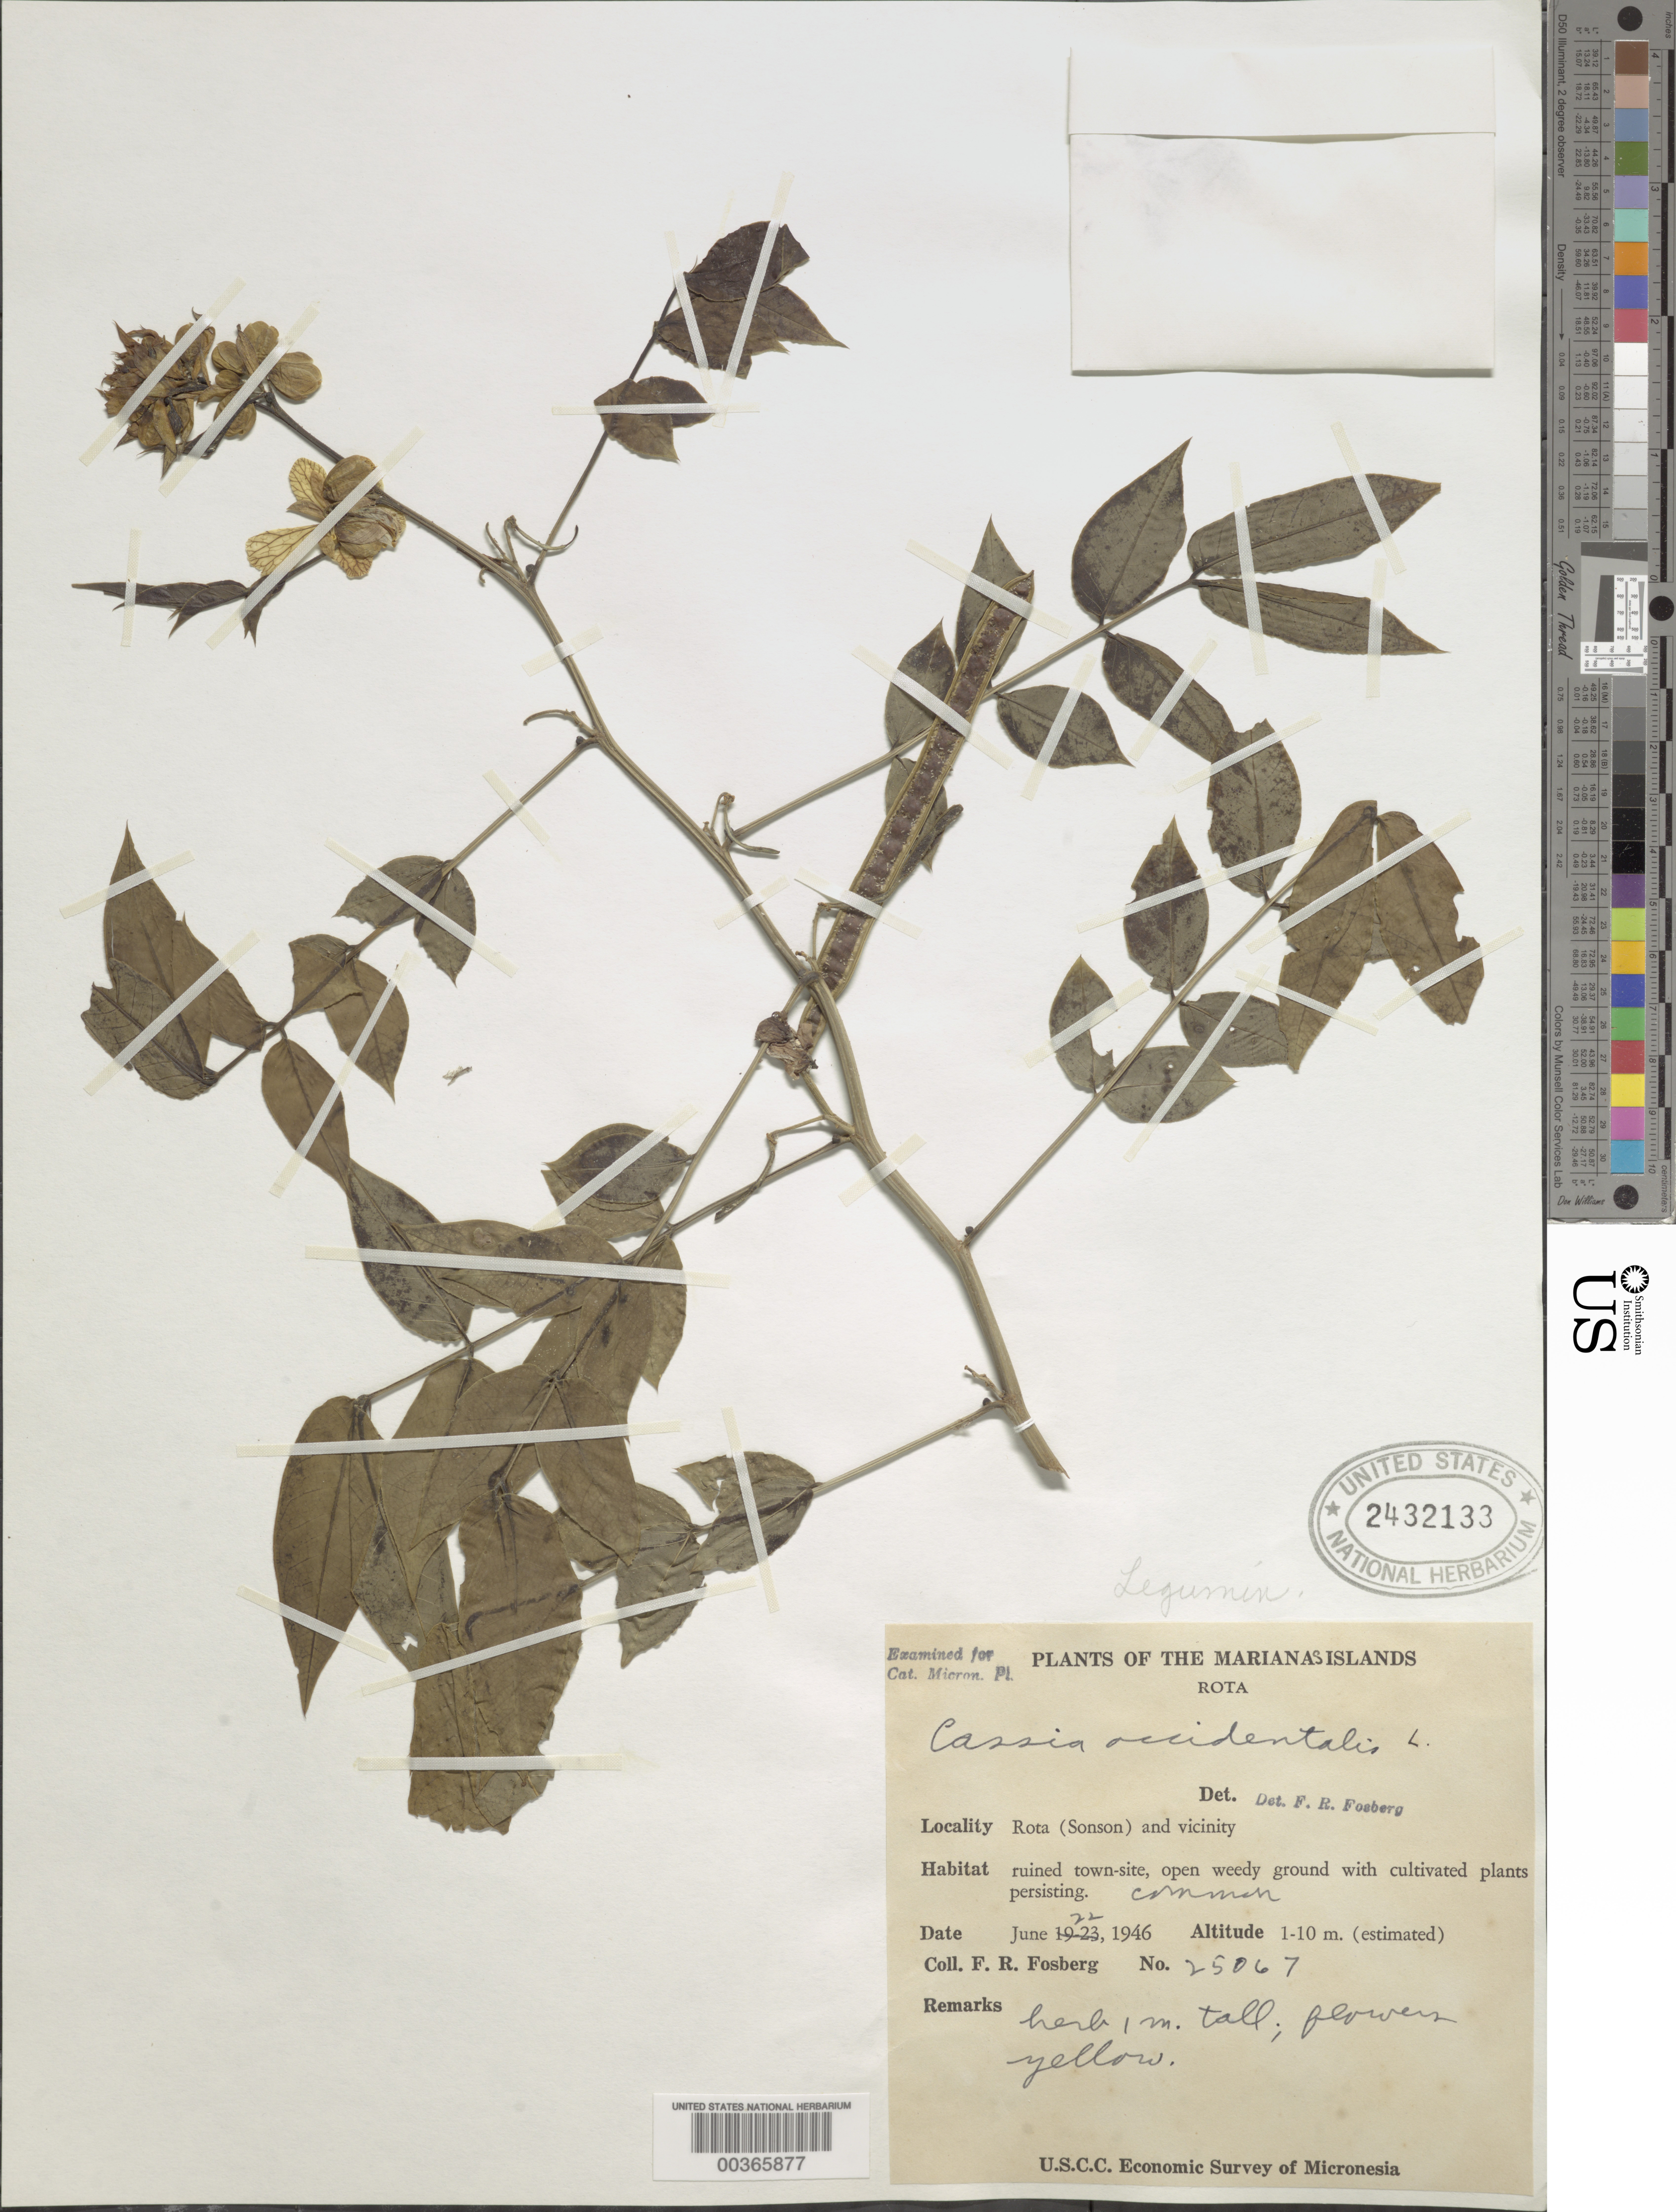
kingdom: Plantae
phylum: Tracheophyta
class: Magnoliopsida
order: Fabales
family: Fabaceae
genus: Senna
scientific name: Senna occidentalis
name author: (L.) Link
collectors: F. R. Fosberg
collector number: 25067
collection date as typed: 22 Jun 1946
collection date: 1946-06-22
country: Northern Mariana Islands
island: Rota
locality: Rota (sonson) and vicinity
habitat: Ruined town-site, open weedy ground with cultivated plants persisting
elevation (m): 1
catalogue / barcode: US 2432133